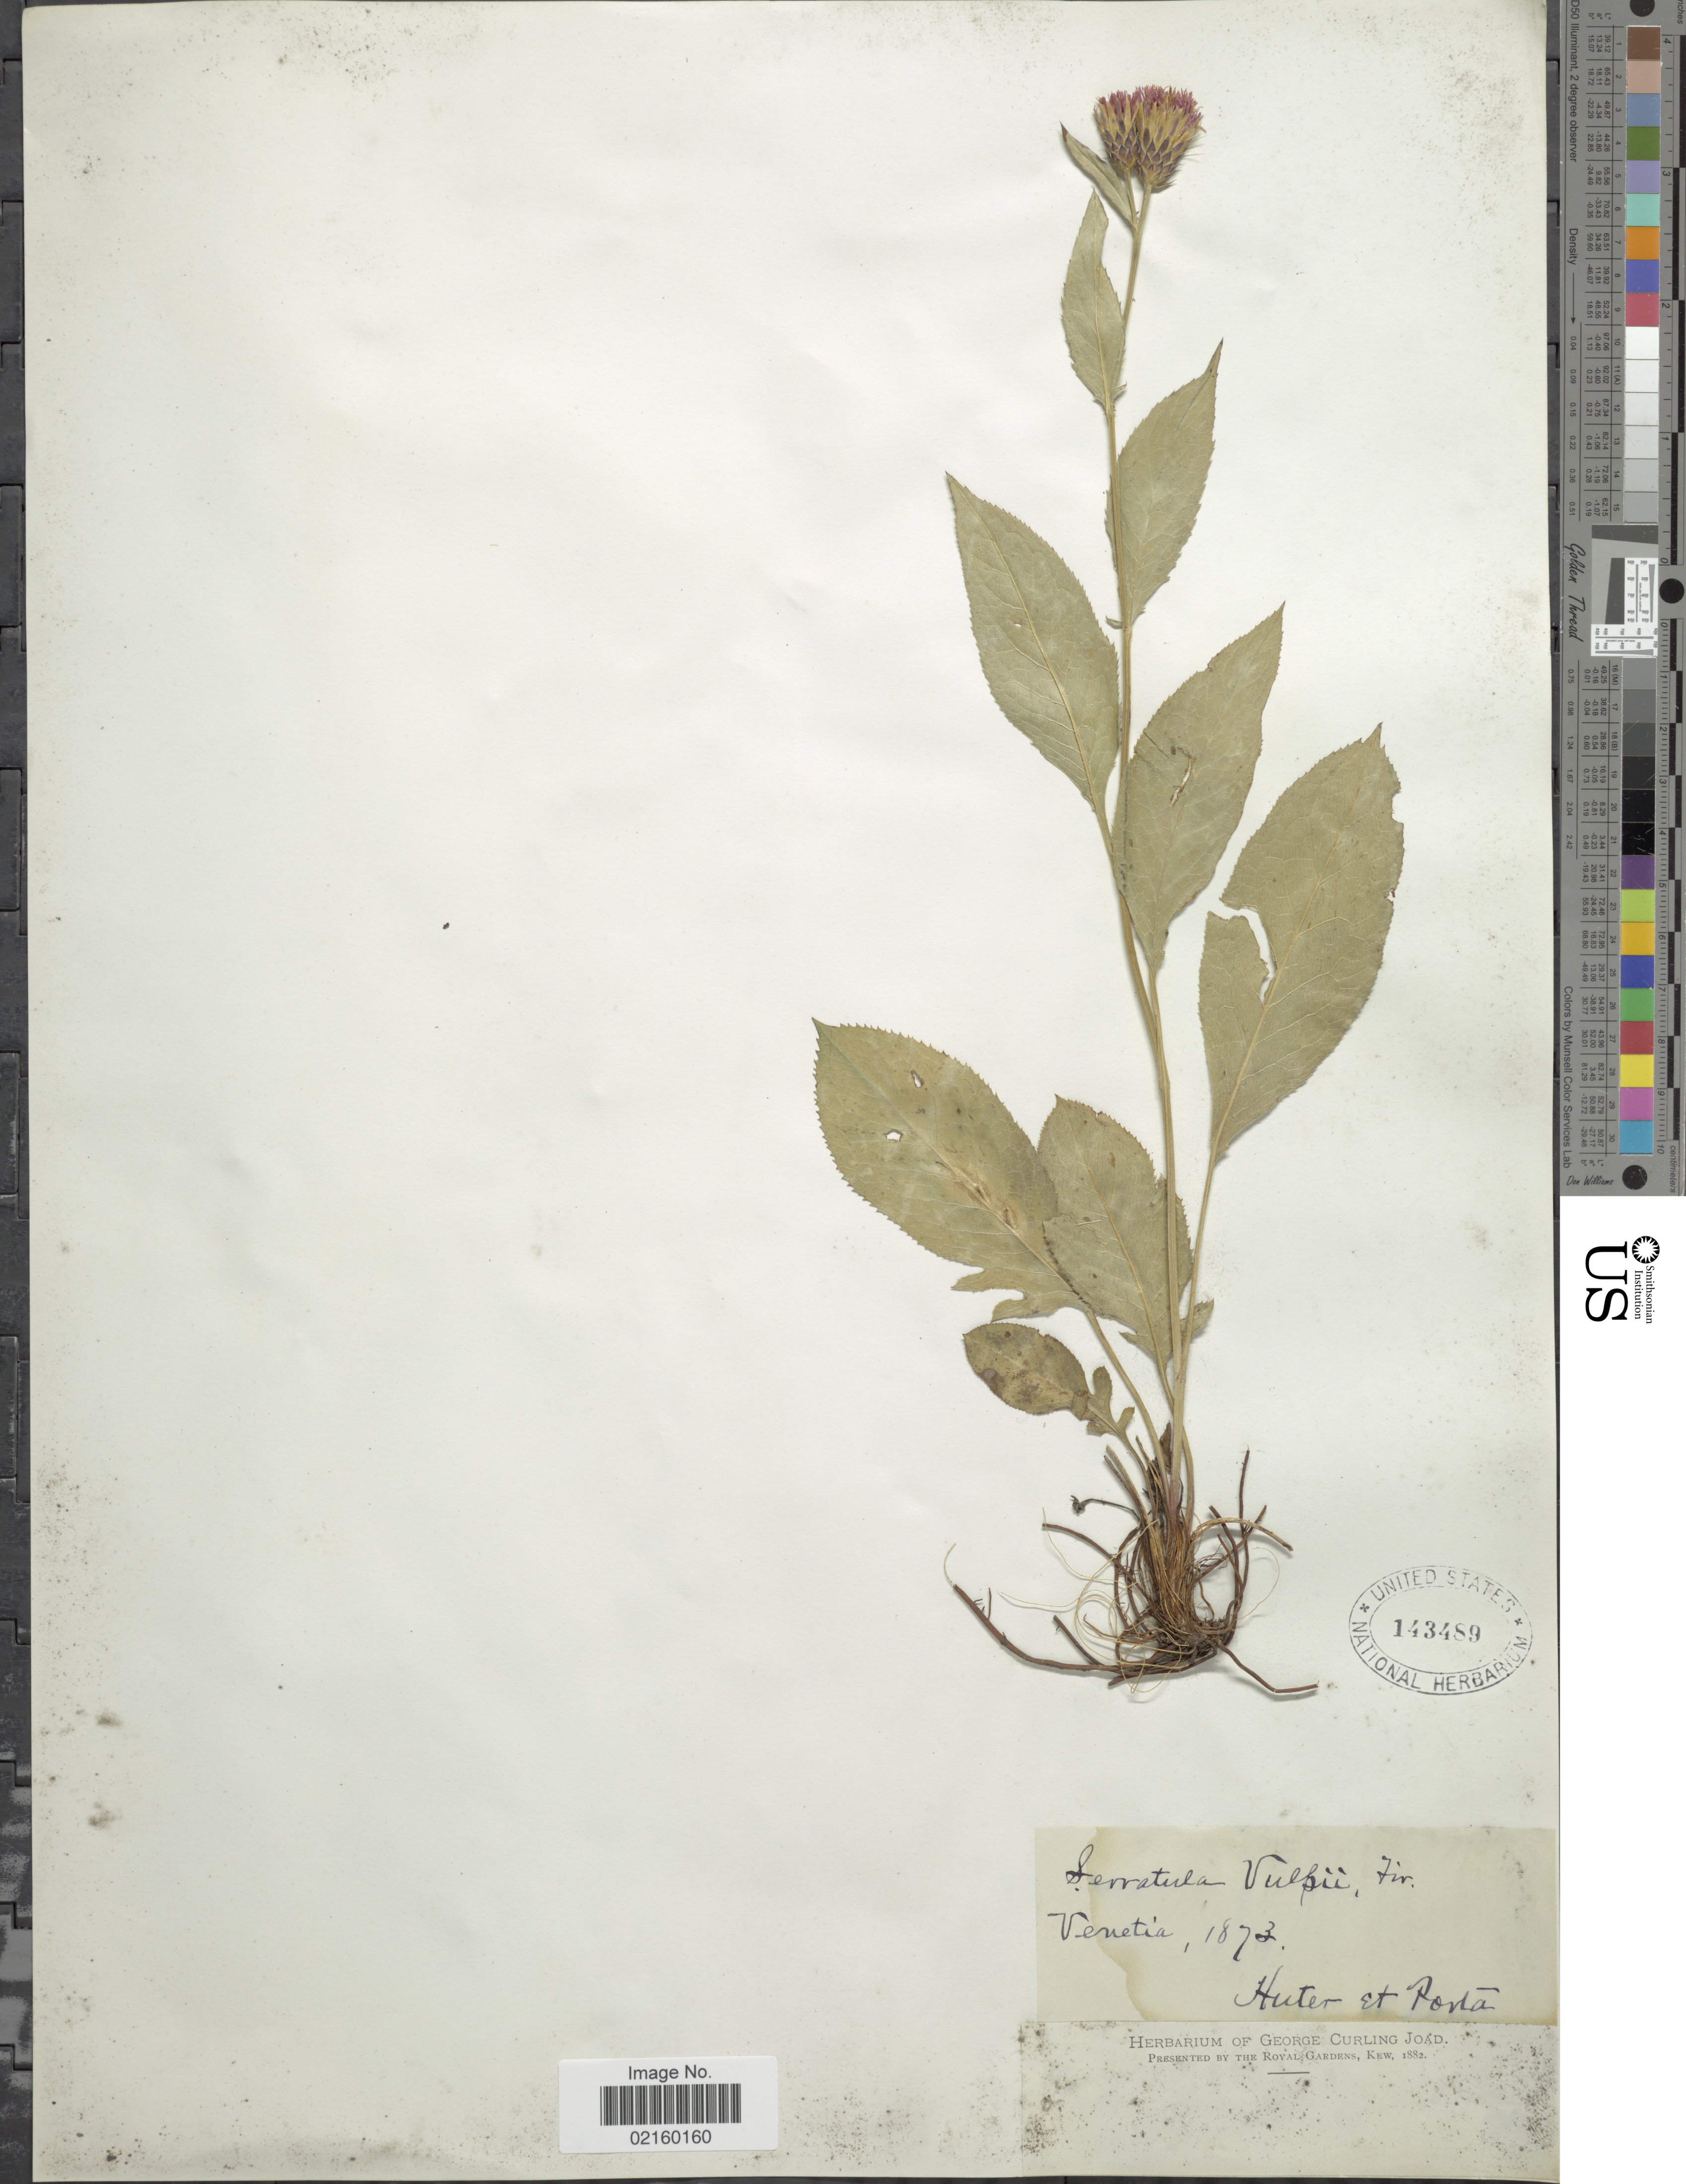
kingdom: Plantae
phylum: Tracheophyta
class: Magnoliopsida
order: Asterales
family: Asteraceae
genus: Serratula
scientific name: Serratula tinctoria subsp. monticola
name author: (Boreau) Berher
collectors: Venetia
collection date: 1873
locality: Huter et Porta [interpreted]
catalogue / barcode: US 143489